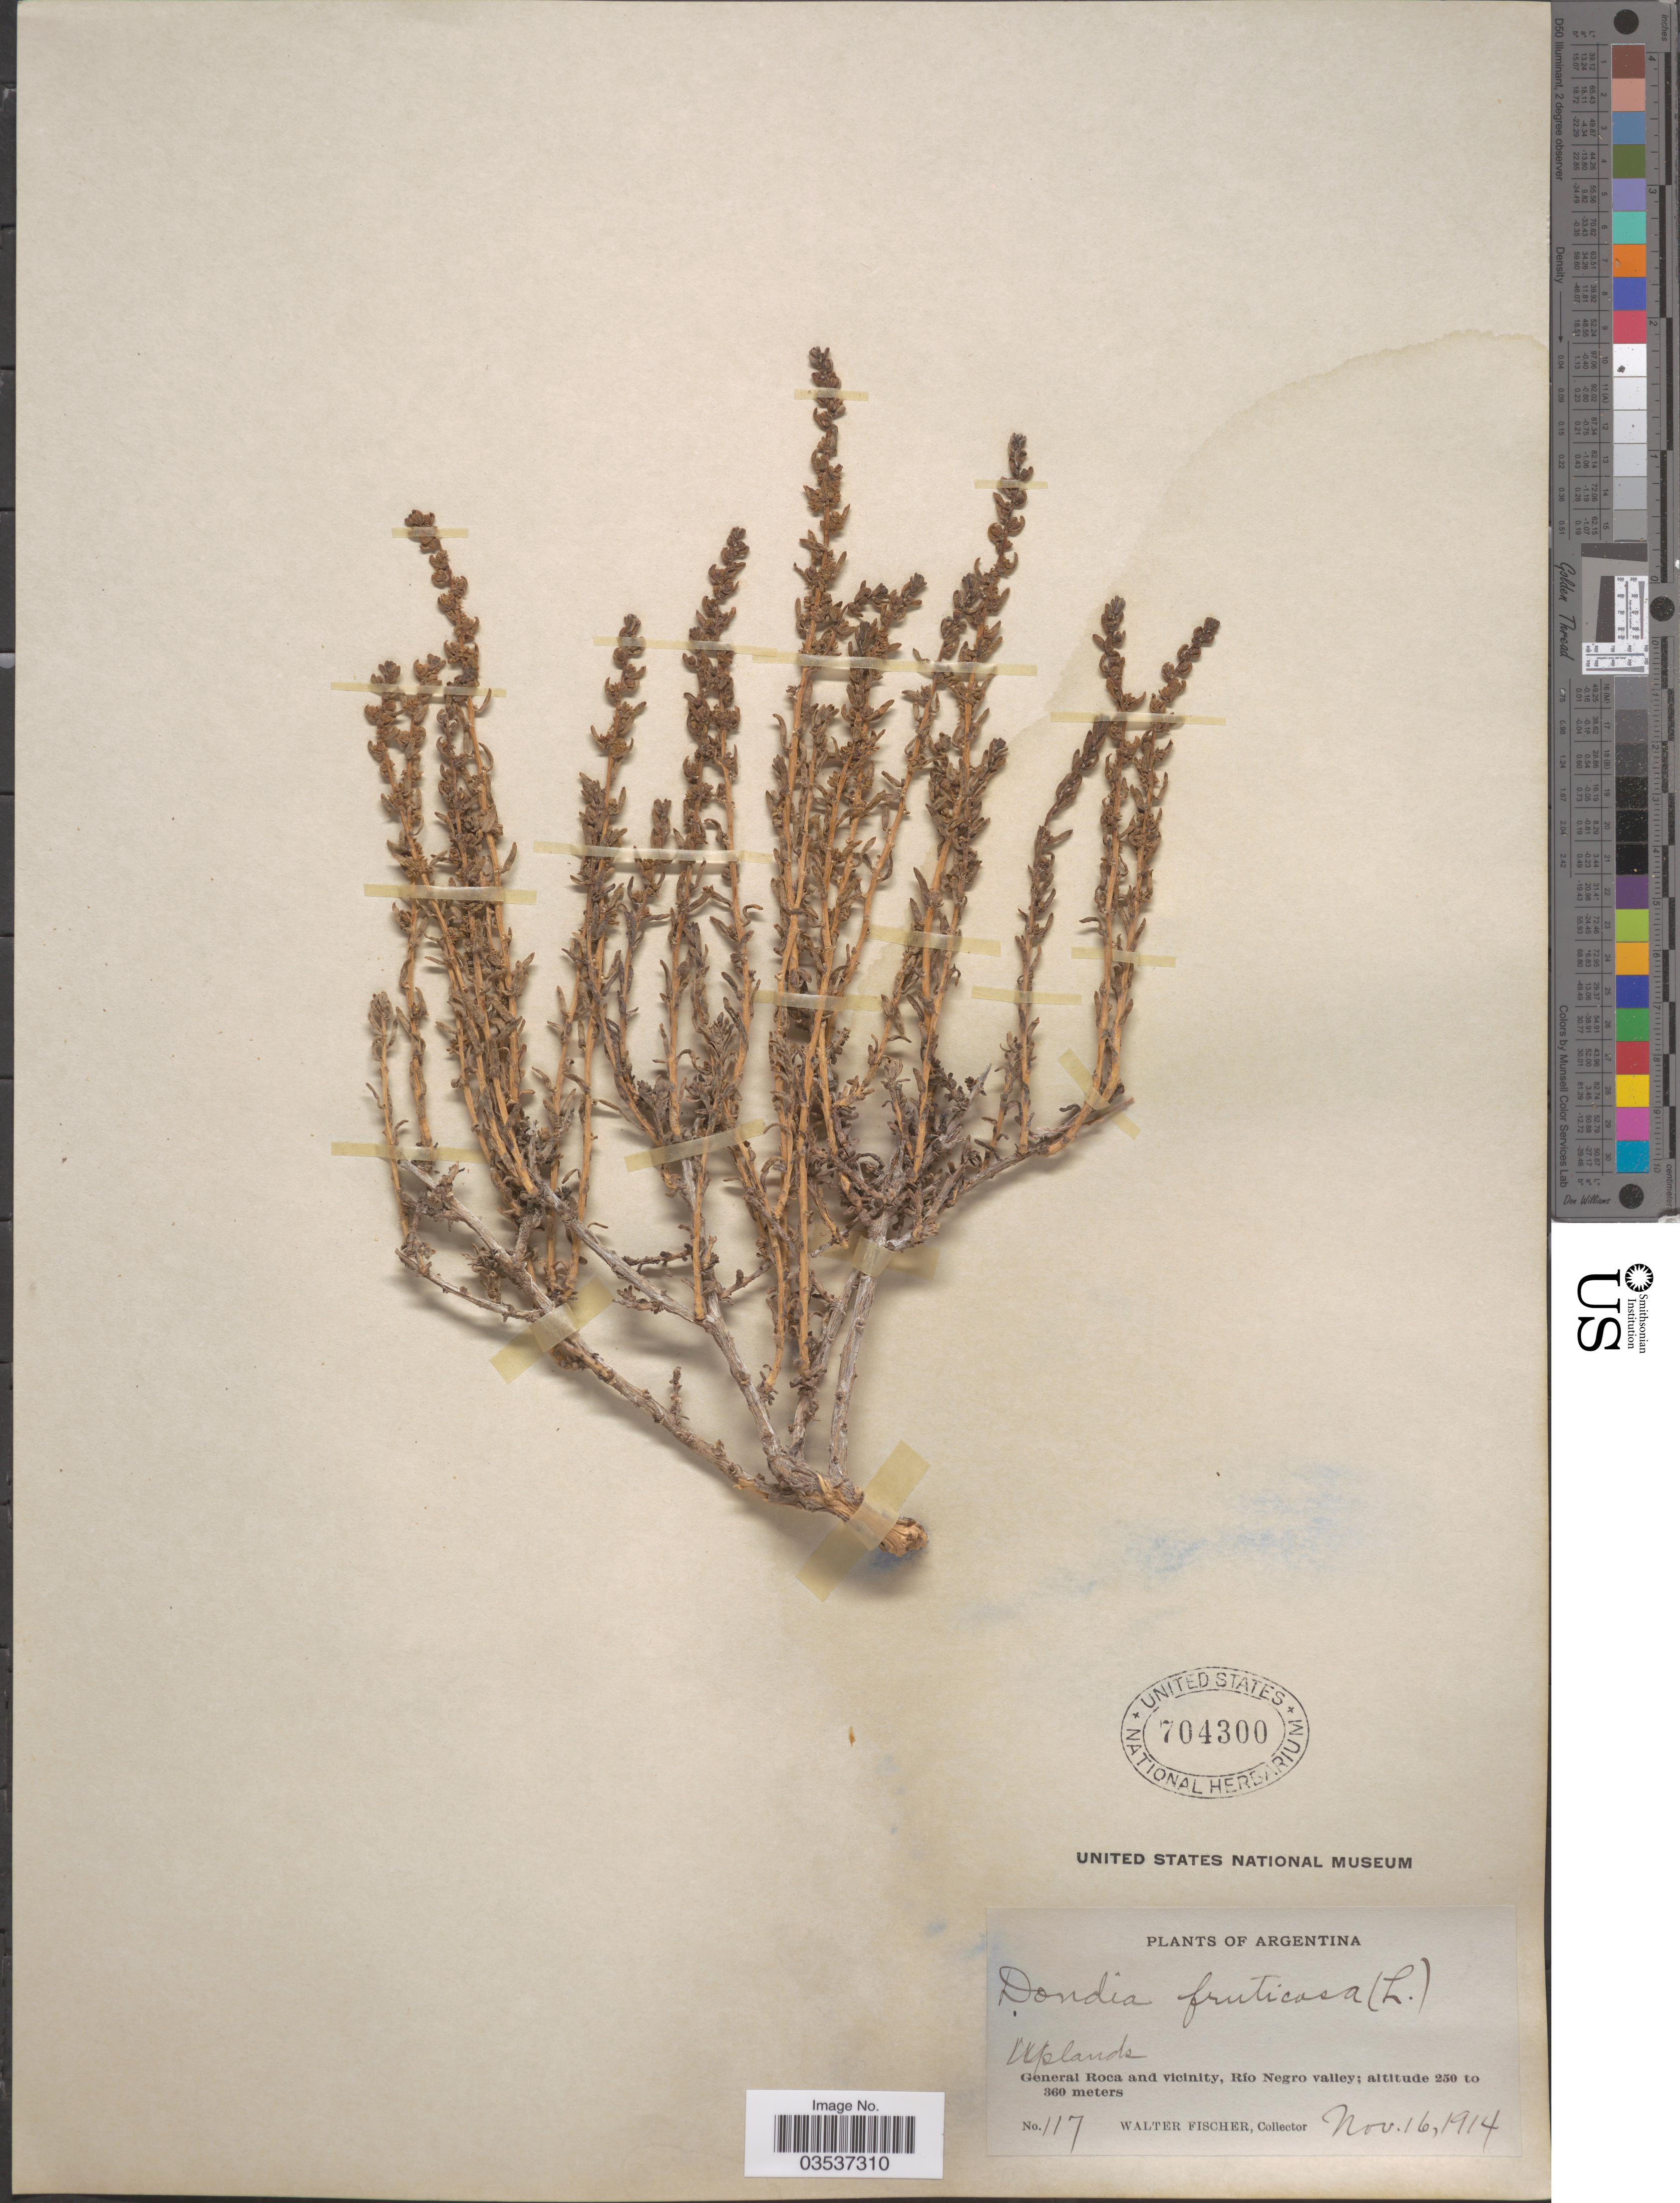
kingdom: Plantae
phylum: Tracheophyta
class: Magnoliopsida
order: Caryophyllales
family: Amaranthaceae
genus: Suaeda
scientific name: Suaeda fruticosa auct. non Forssk.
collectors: W. Fischer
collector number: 117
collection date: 1914-11-16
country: Argentina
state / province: Rio Negro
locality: General Roca and vicinity, Río Negro valley.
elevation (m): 250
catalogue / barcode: US 704300